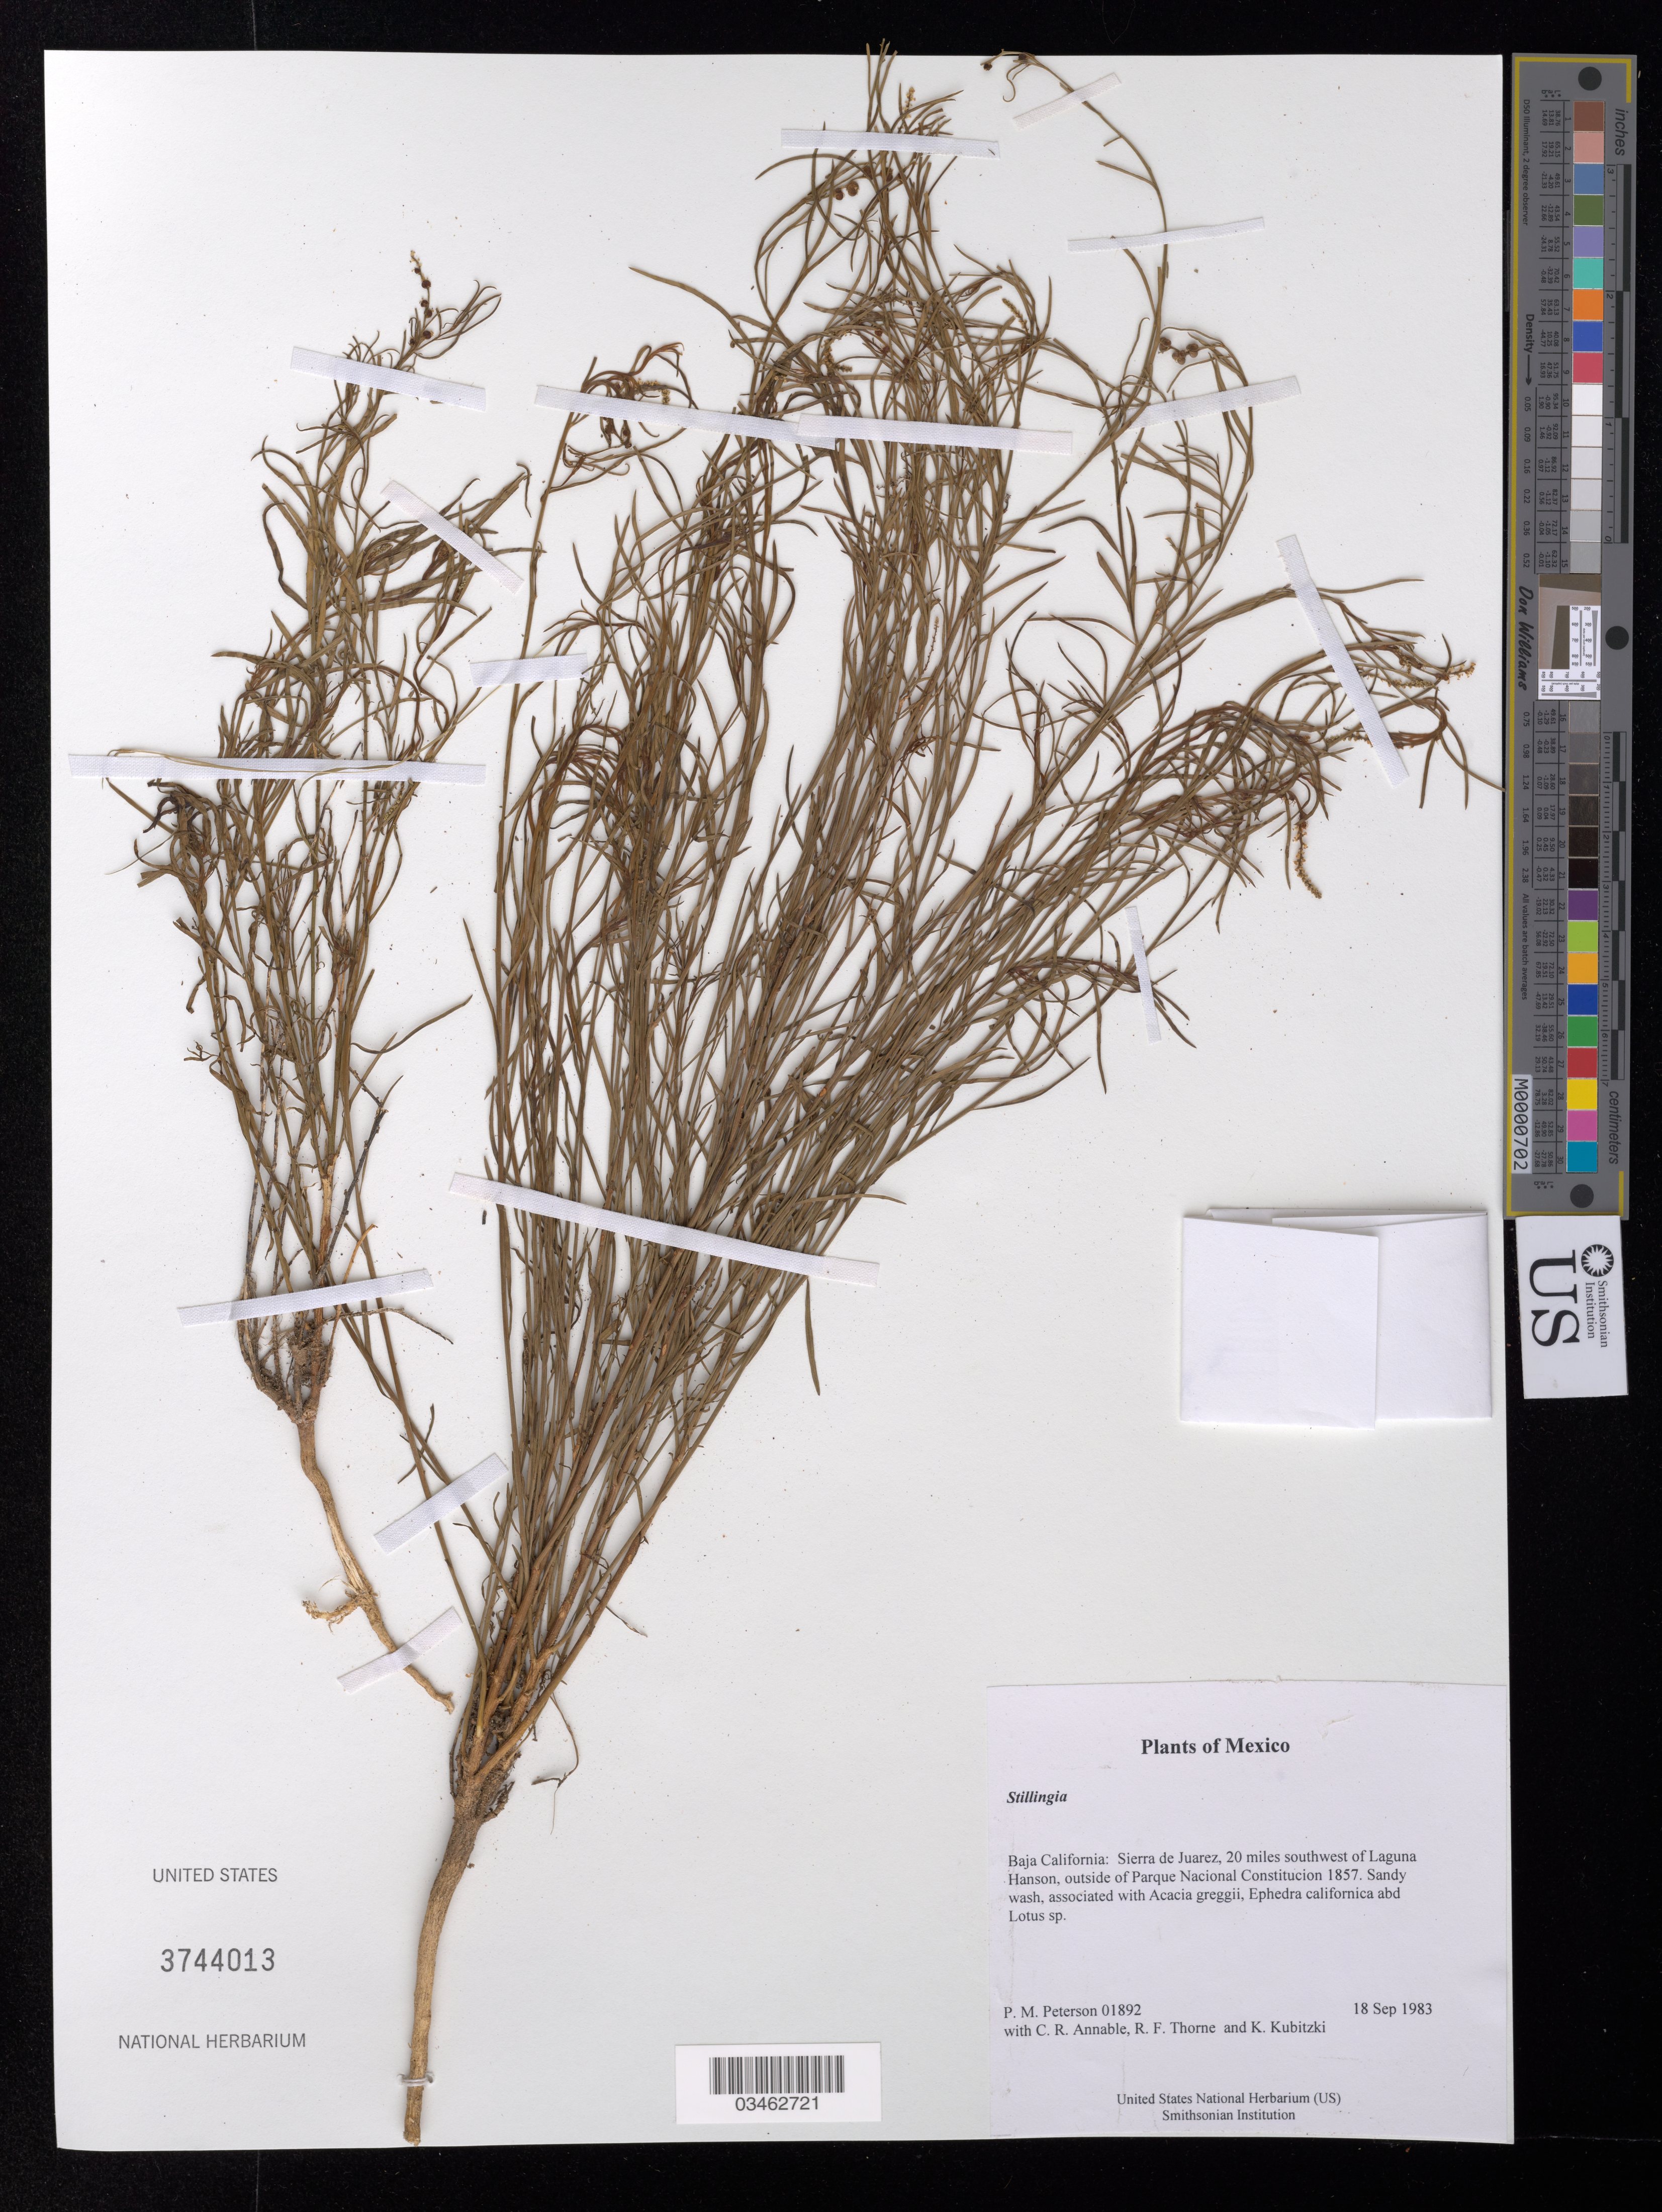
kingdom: Plantae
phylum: Tracheophyta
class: Magnoliopsida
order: Malpighiales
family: Euphorbiaceae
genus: Stillingia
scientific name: Stillingia sp.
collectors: P. M. Peterson, C. R. Annable, R. F. Thorne & K. Kubitzki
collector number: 01892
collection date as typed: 18 Sep 1983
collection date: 1983-09-18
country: Mexico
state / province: Baja California Norte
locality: Sierra de Juarez, 20 miles southwest of Laguna Hanson, outside of Parque Nacional Constitucion 1857.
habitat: Sandy wash, associated with Acacia greggii, Ephedra californica and Lotus sp.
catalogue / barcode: US 3744013